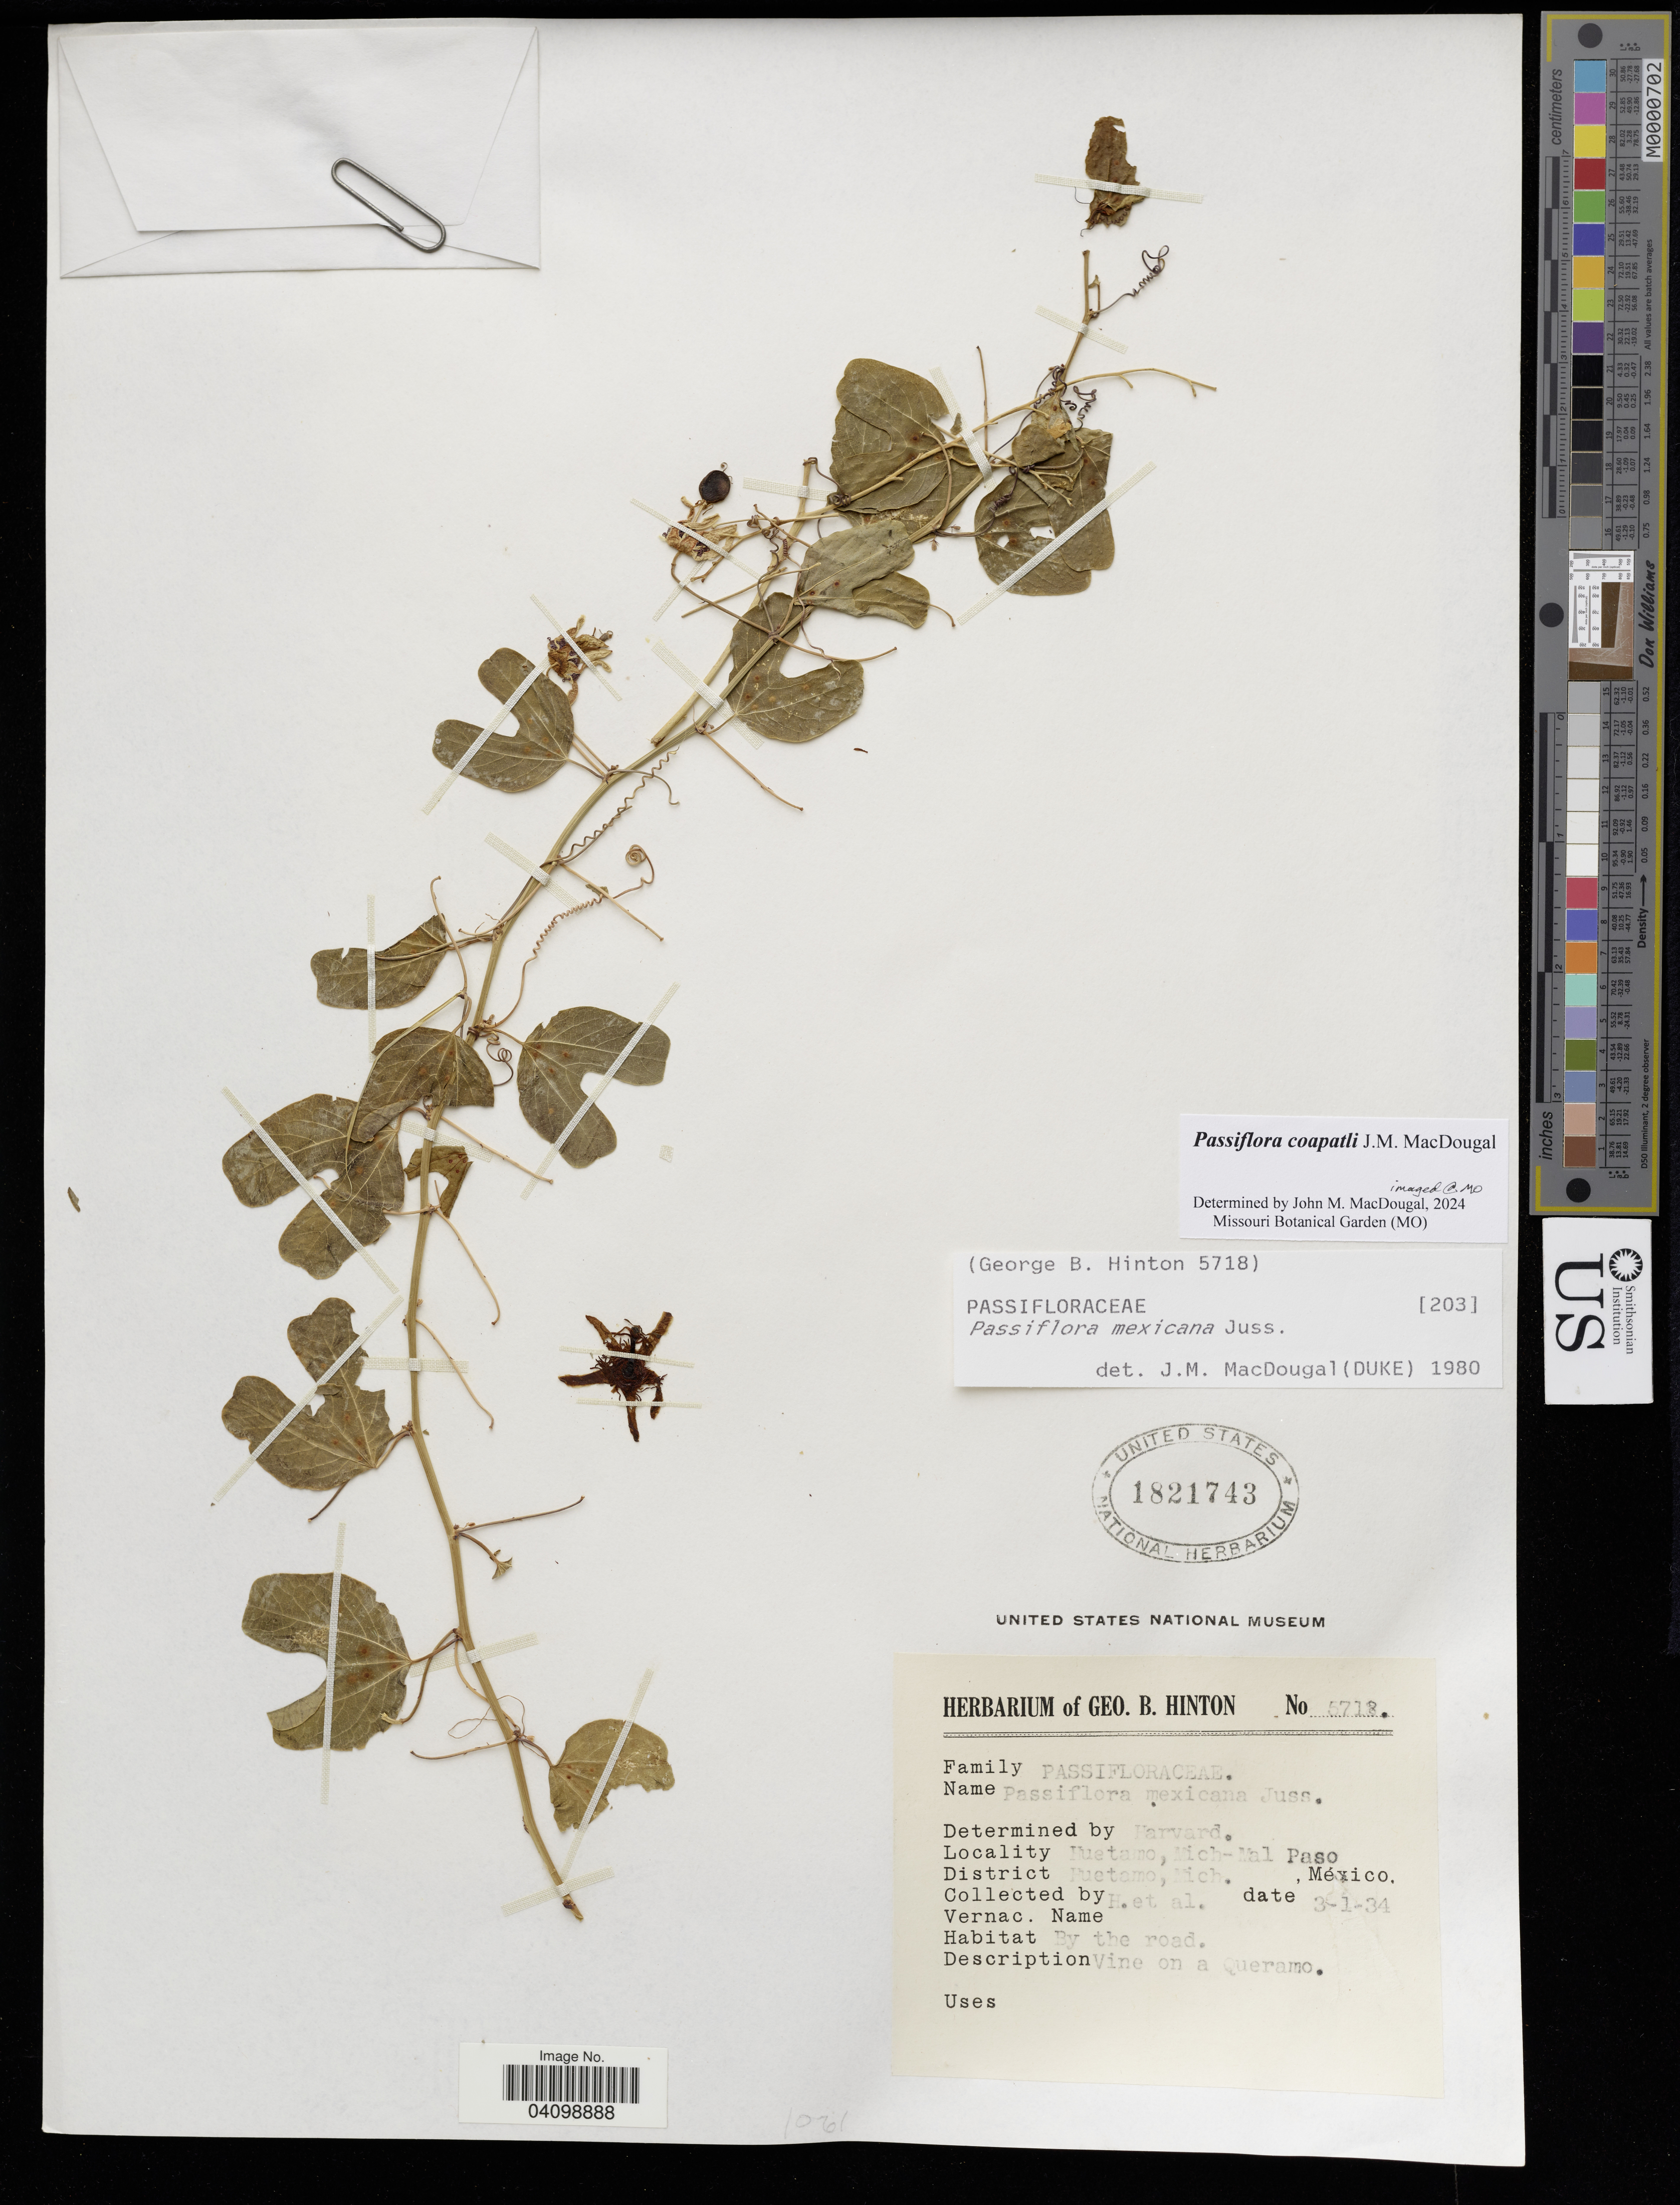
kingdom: Plantae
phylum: Tracheophyta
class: Magnoliopsida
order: Malpighiales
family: Passifloraceae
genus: Passiflora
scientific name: Passiflora coapatli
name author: J.M. MacDougal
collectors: G. B. Hinton & et al.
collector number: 5718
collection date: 1934-01-03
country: Mexico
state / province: Michoacán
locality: Huetamo, Mich-Mal Paso.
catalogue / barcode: US 1821743